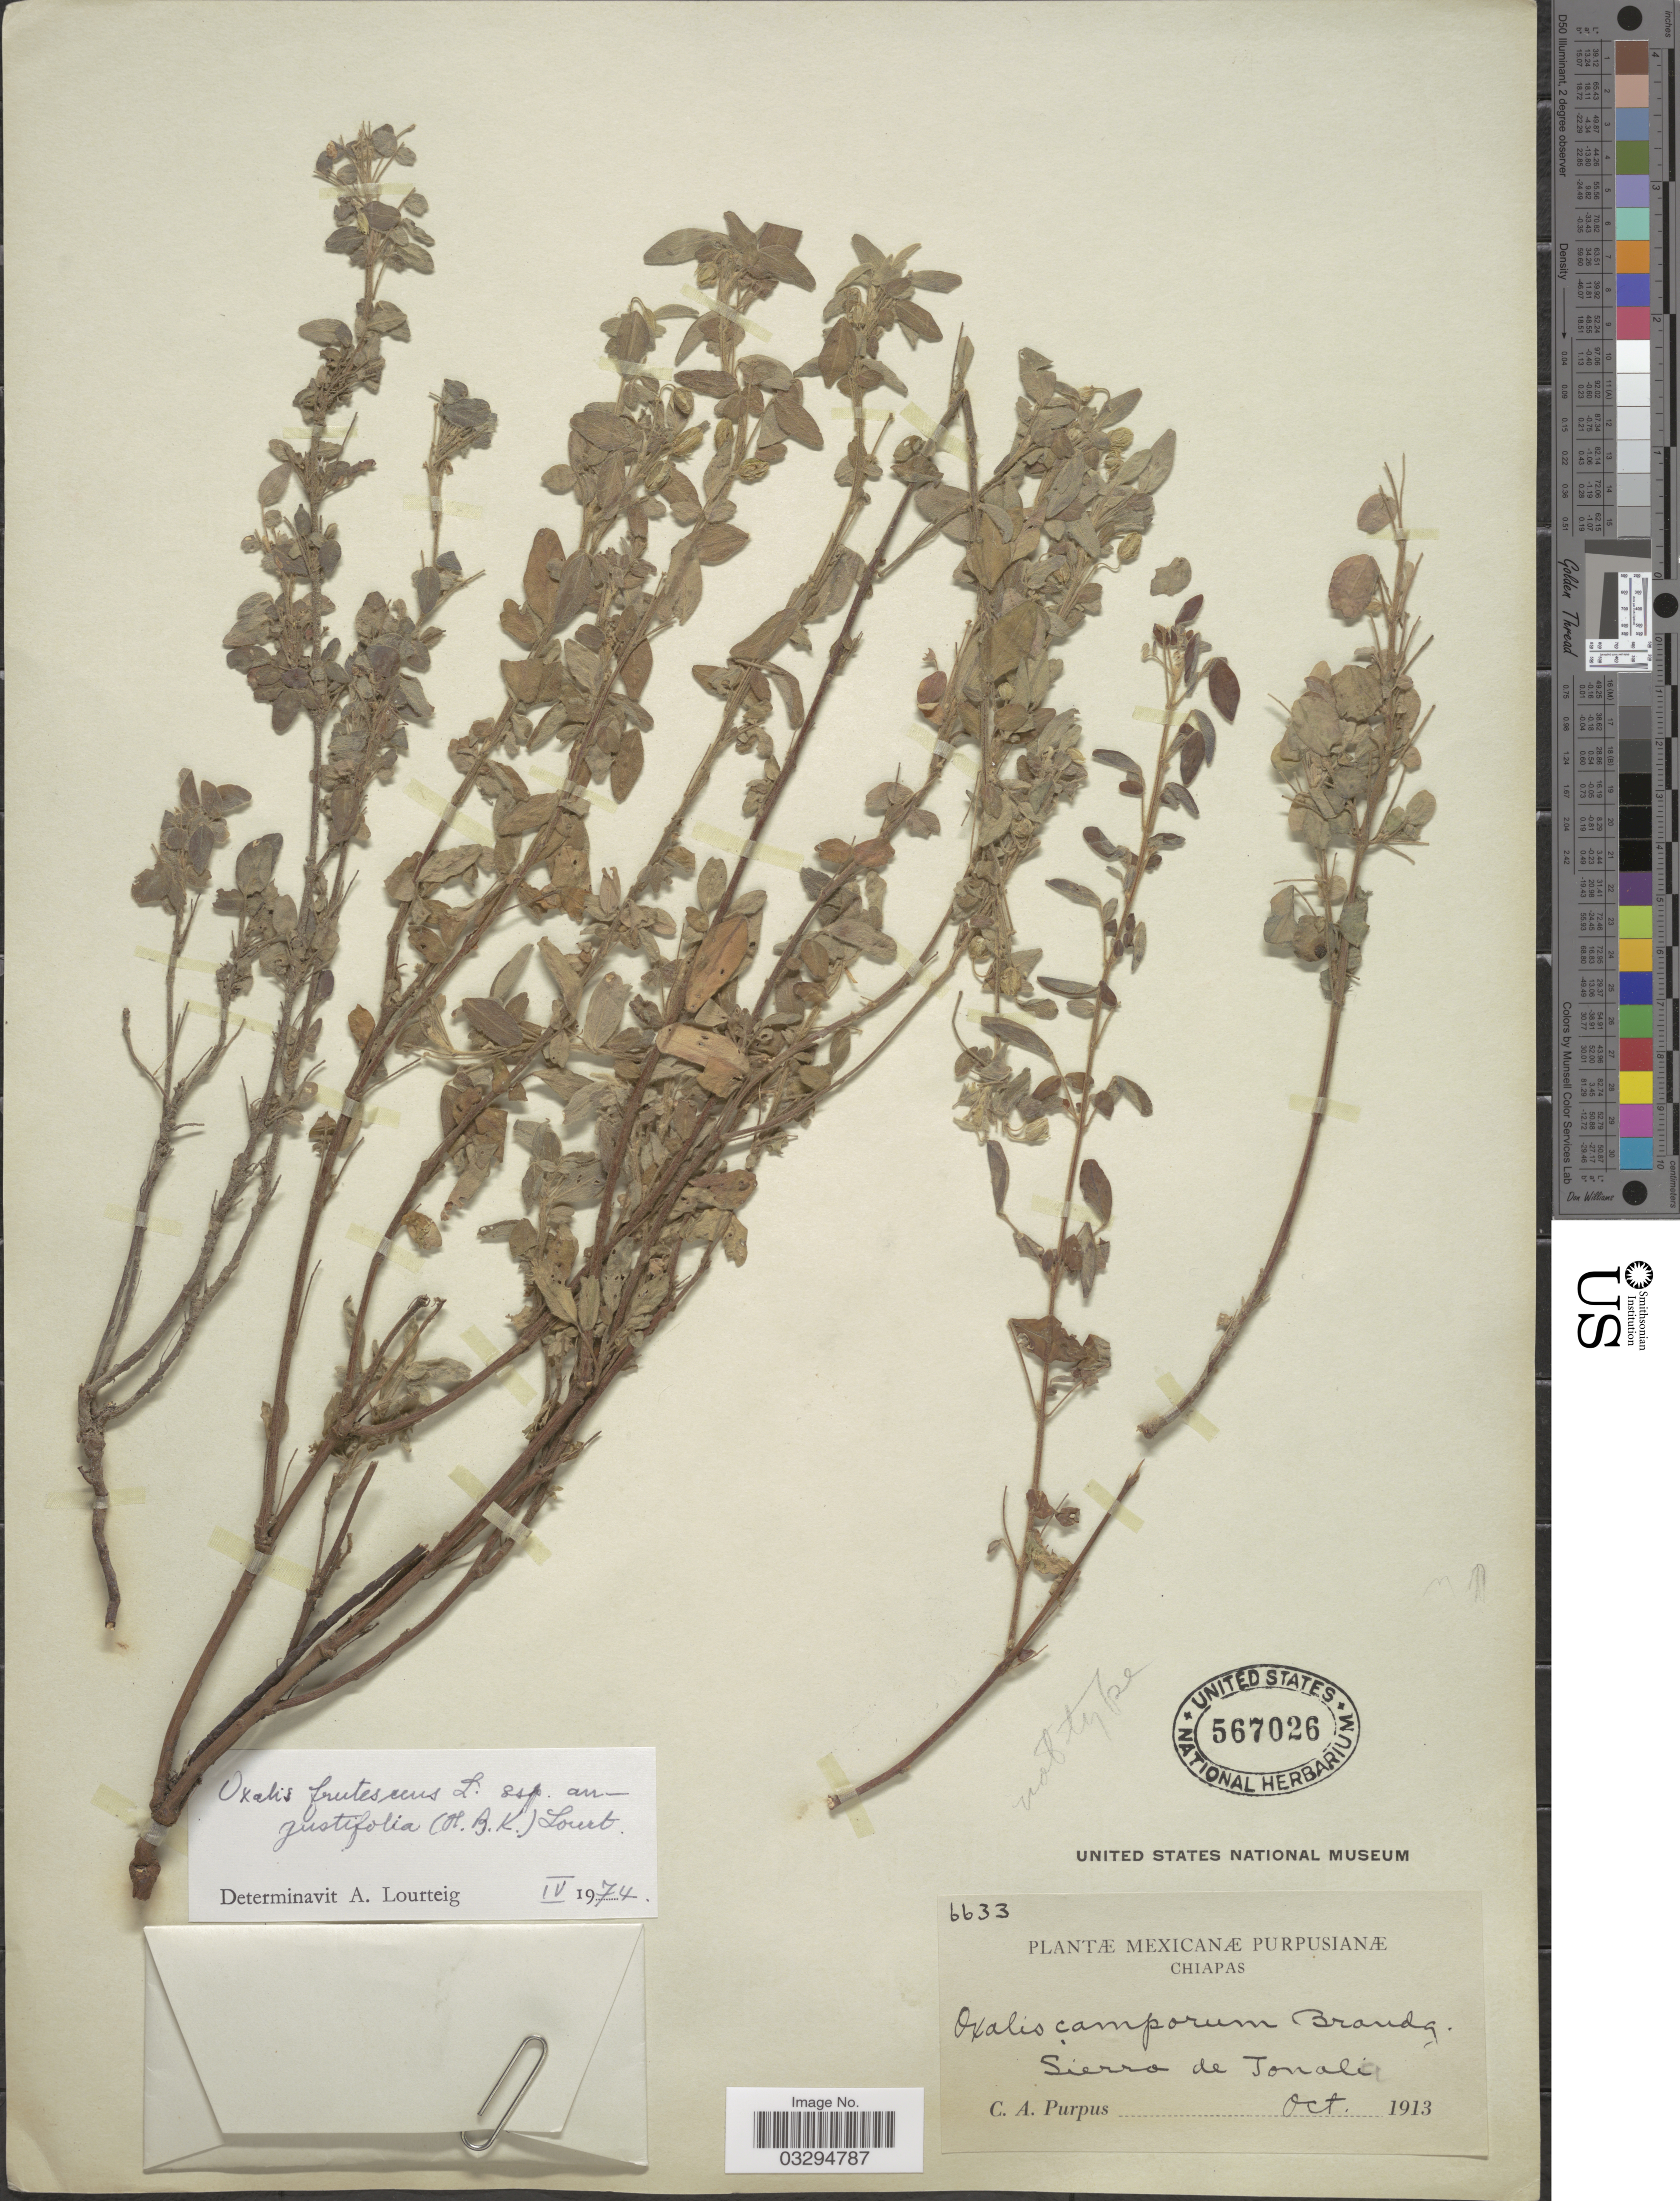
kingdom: Plantae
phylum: Tracheophyta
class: Magnoliopsida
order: Oxalidales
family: Oxalidaceae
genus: Oxalis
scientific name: Oxalis frutescens subsp. angustifolia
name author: (Kunth) Lourteig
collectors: C. A. Purpus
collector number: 6633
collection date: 1913-10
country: Mexico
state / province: Chiapas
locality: Sierra de Tonala.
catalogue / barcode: US 567026